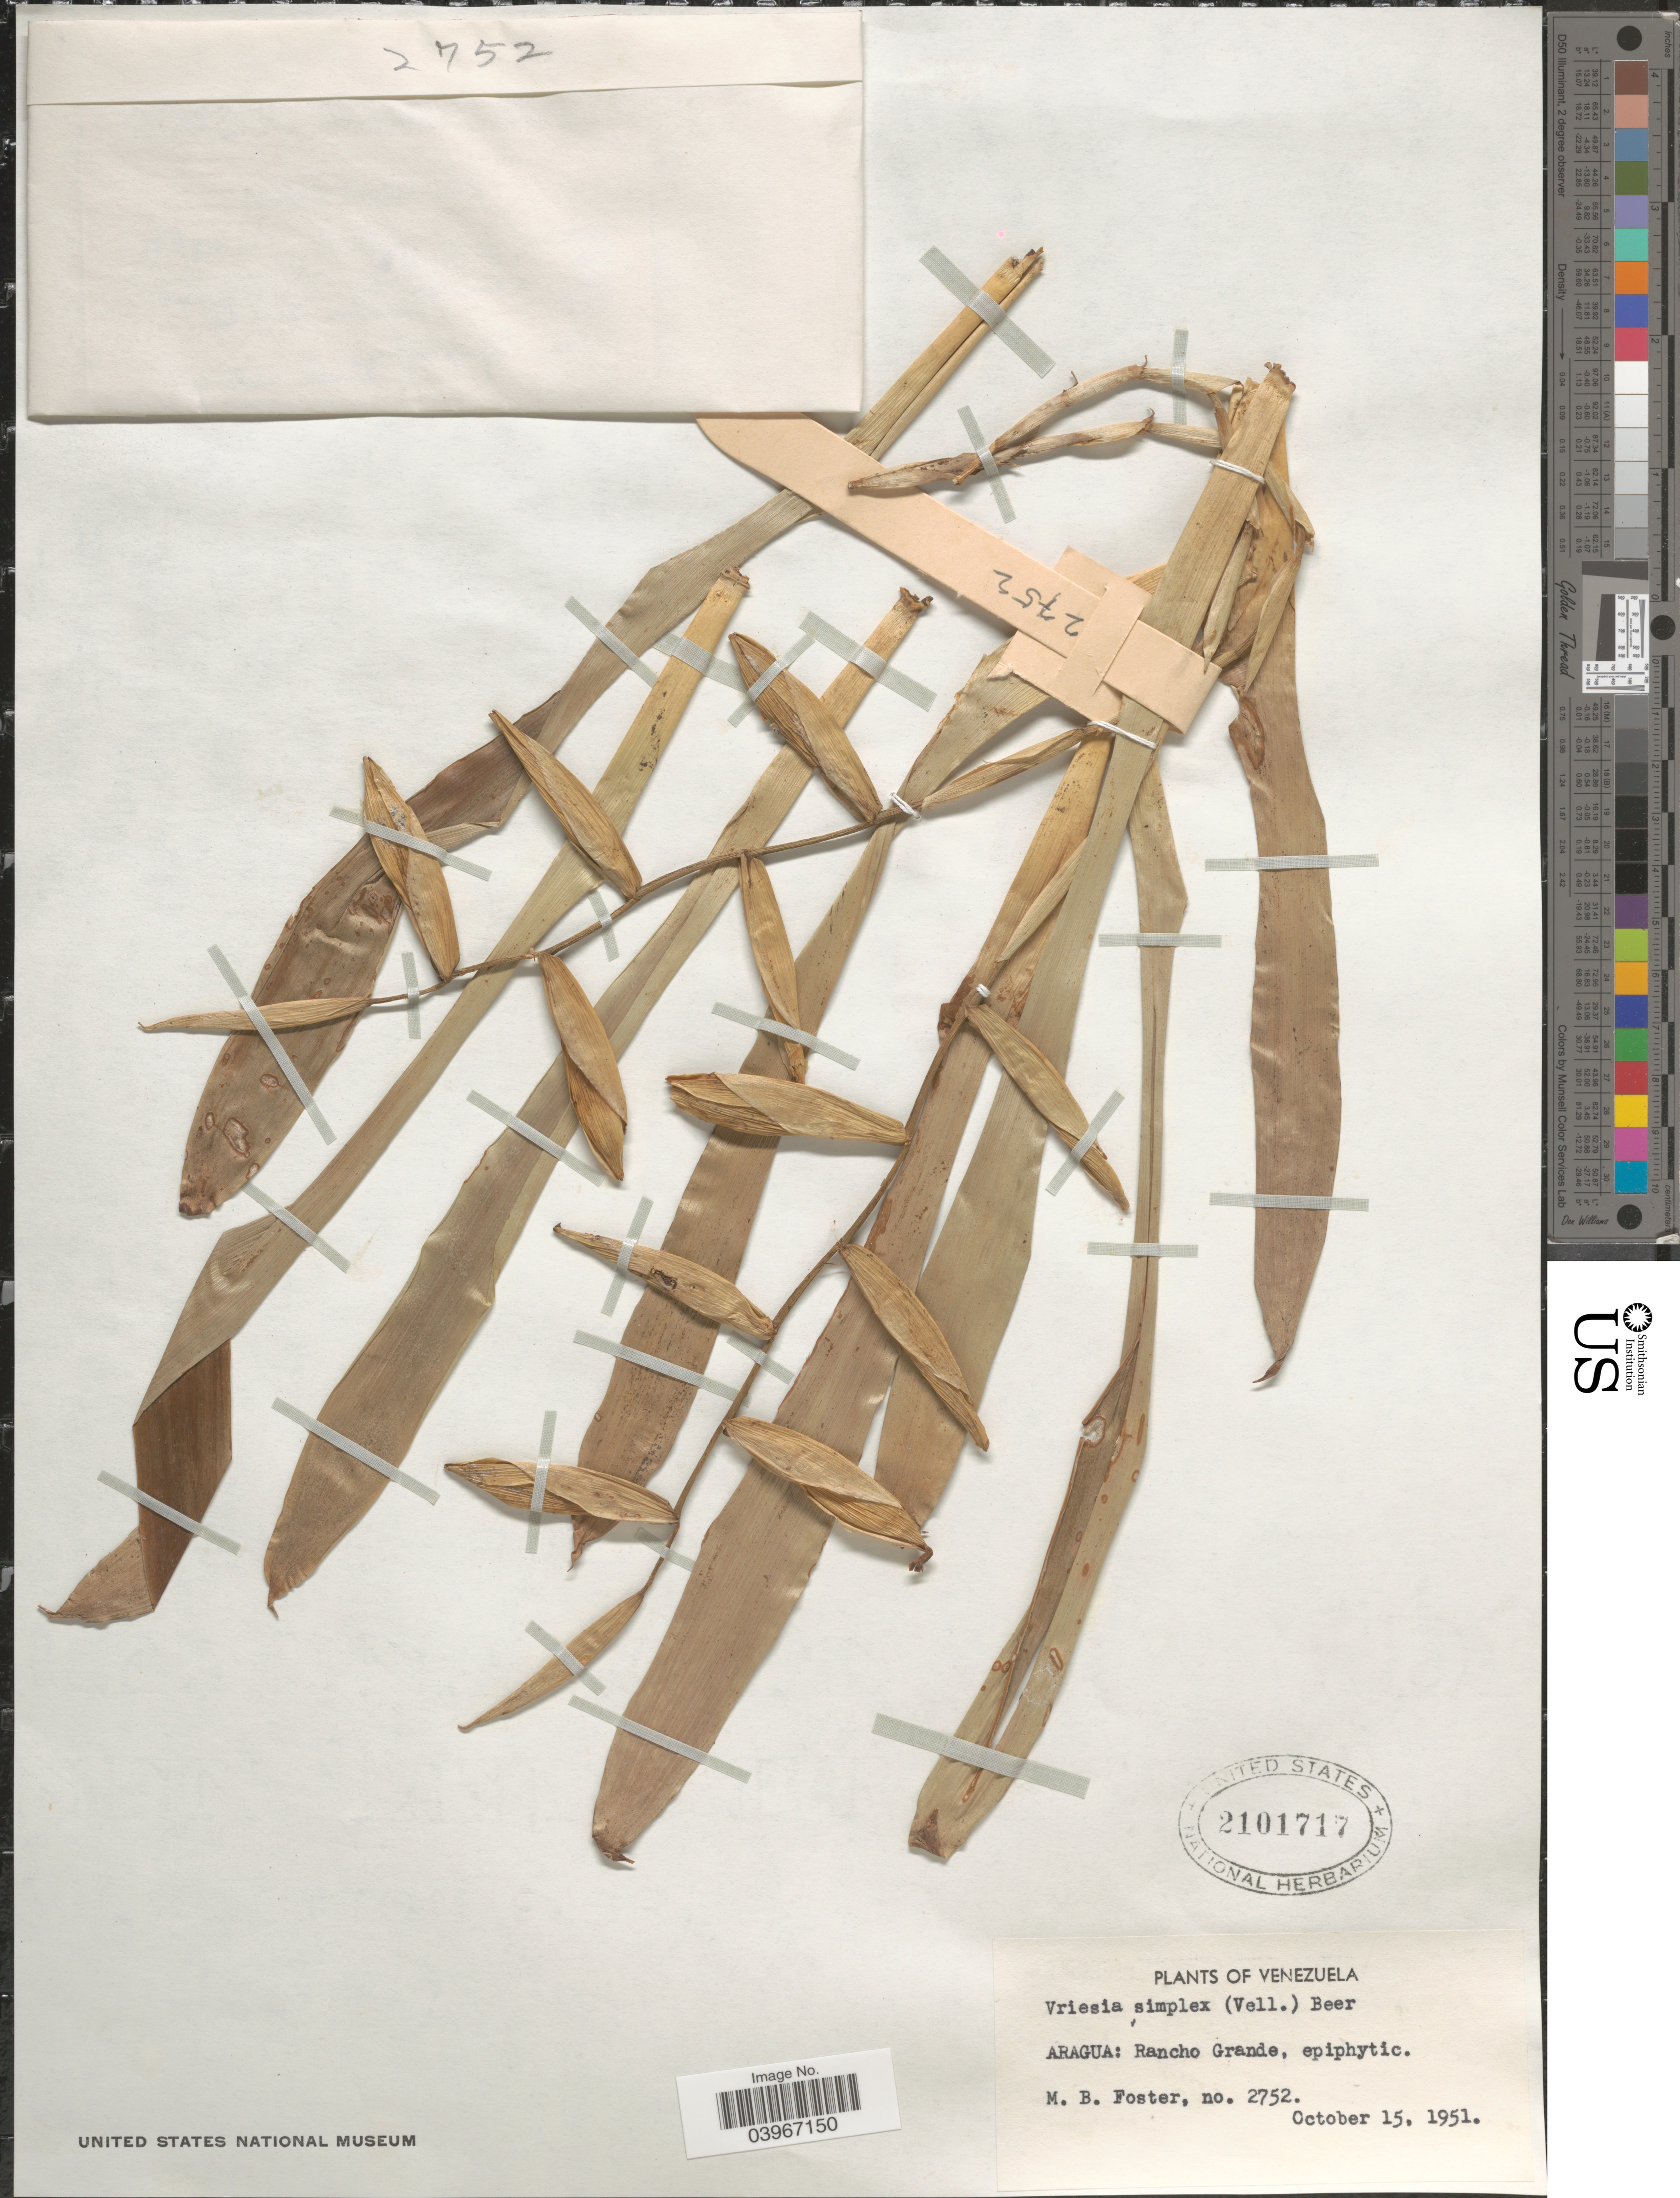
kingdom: Plantae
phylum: Tracheophyta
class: Liliopsida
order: Poales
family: Bromeliaceae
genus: Vriesea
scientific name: Vriesea simplex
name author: (Vell.) Beer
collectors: M. B. Foster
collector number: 2752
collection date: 1951-10-15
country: Venezuela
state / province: Aragua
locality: Rancho Grande.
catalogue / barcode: US 2101717